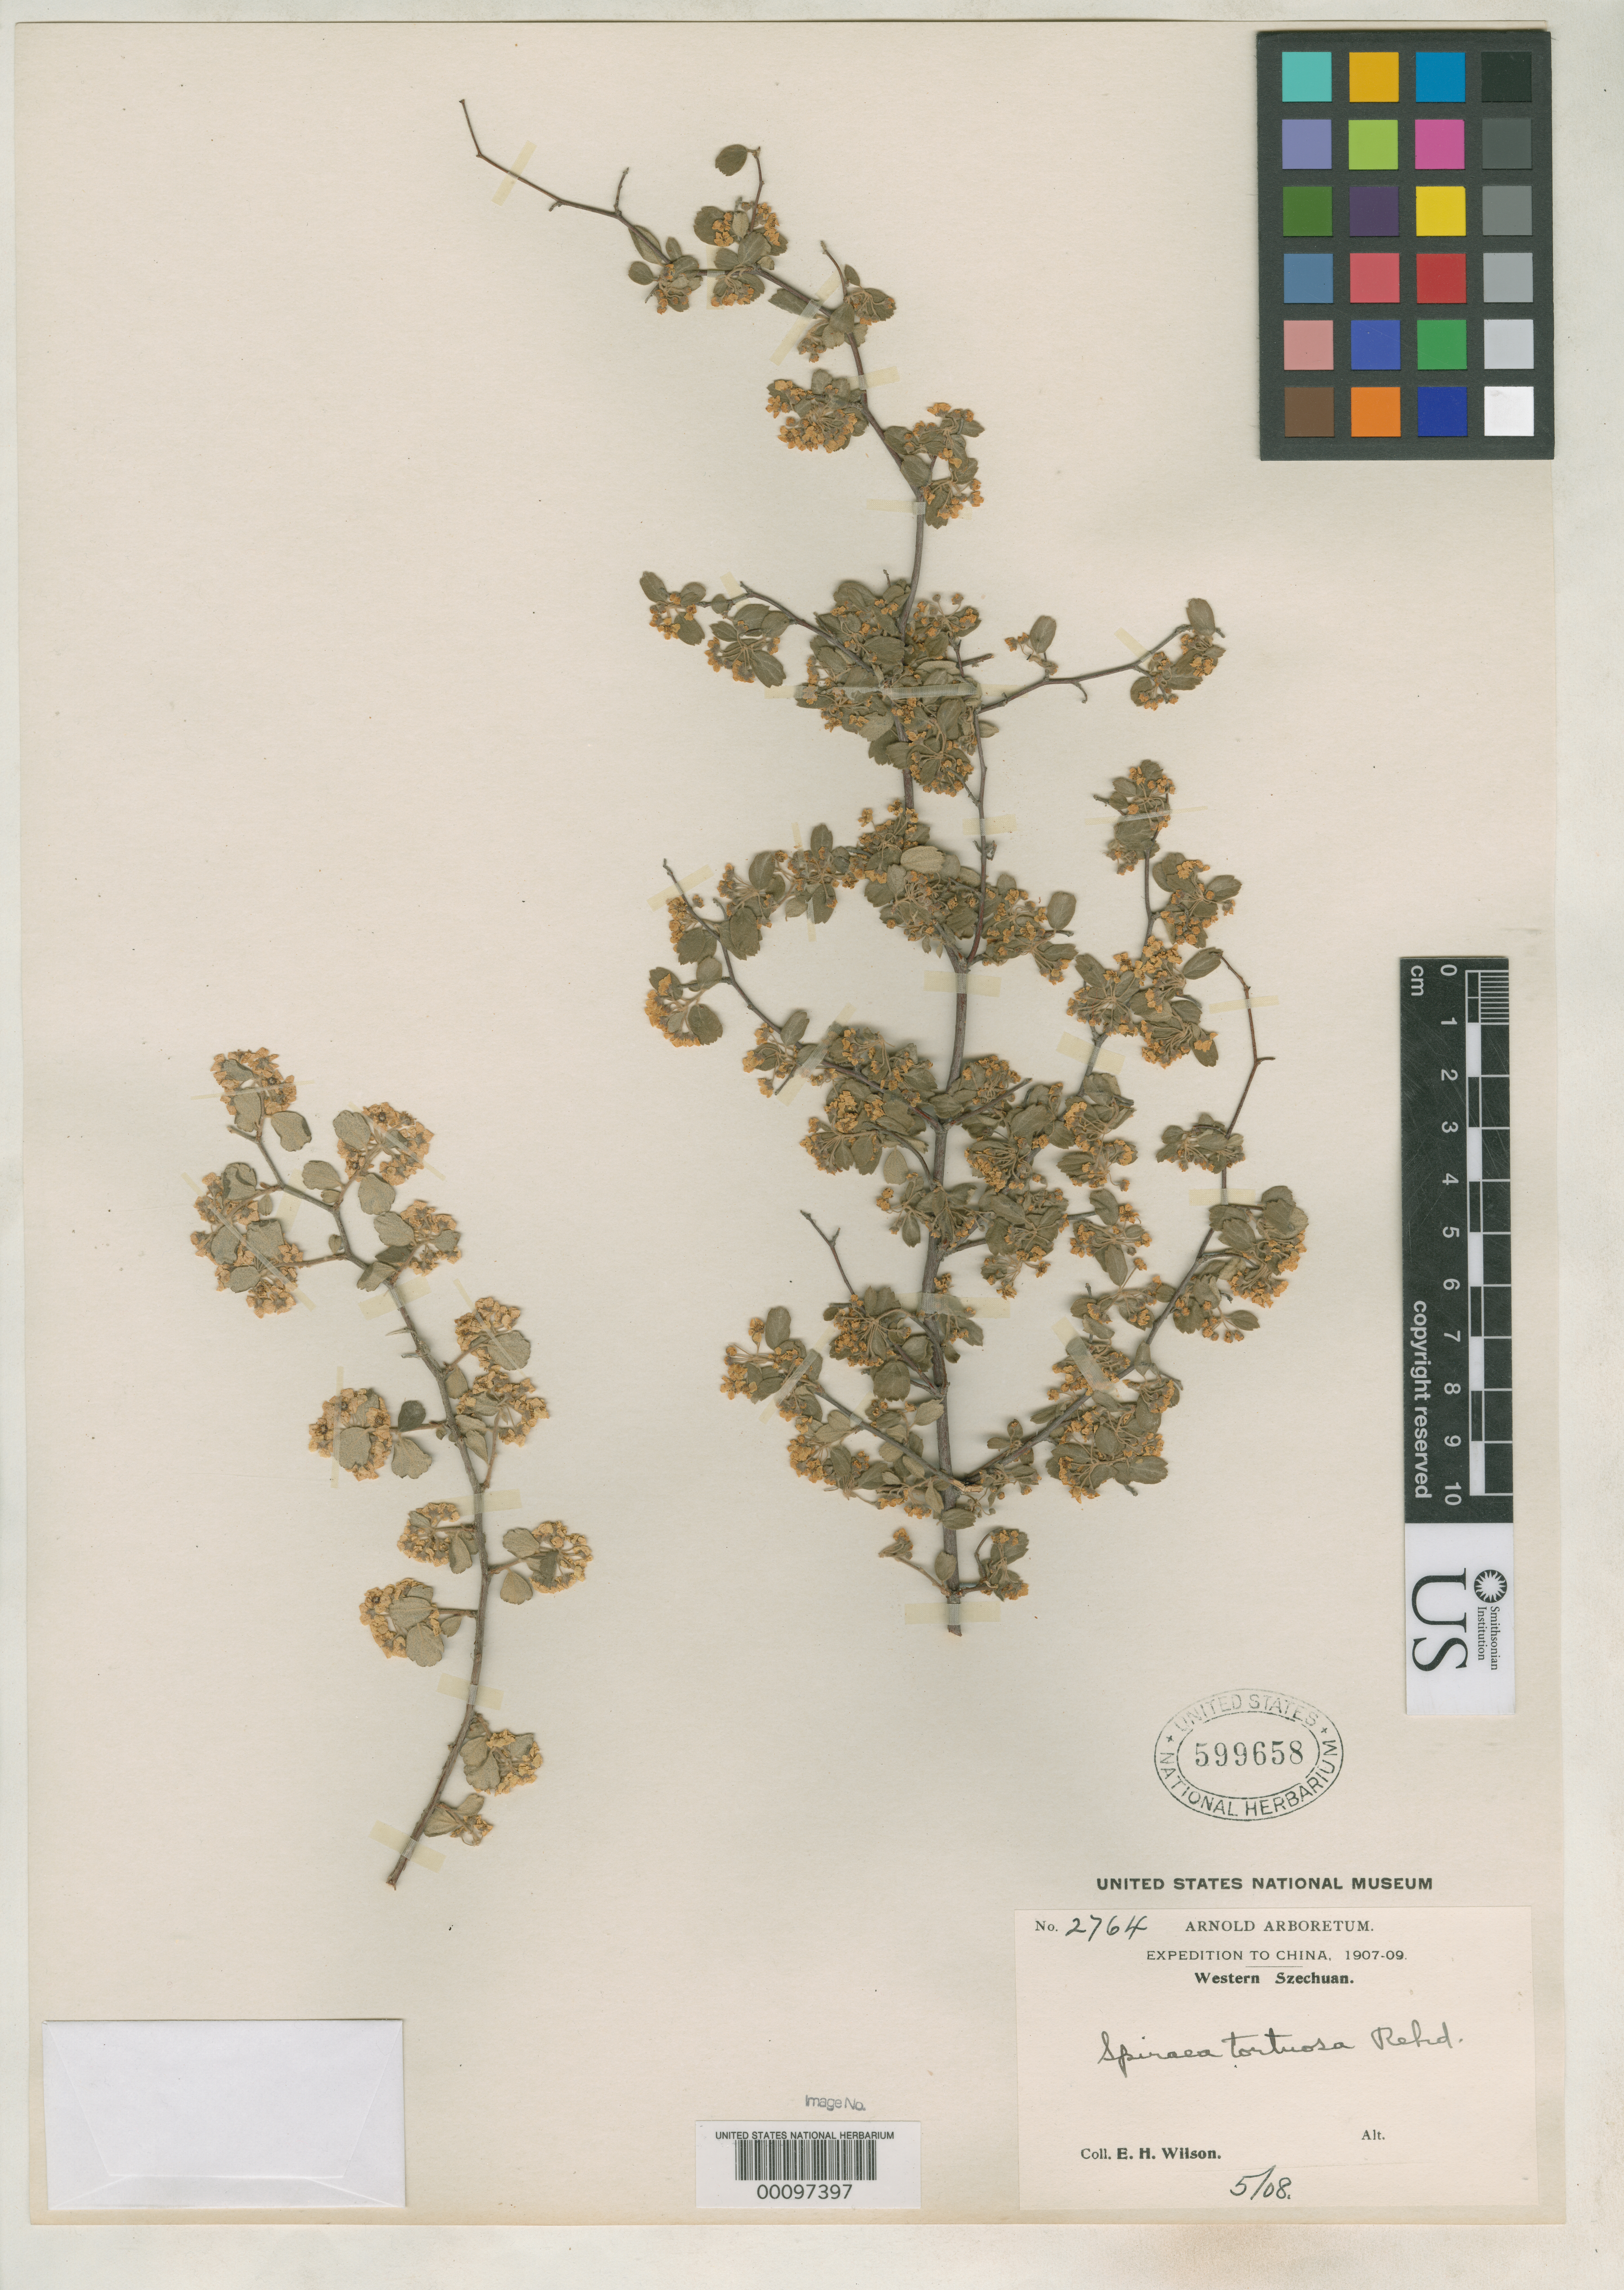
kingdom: Plantae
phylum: Tracheophyta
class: Magnoliopsida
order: Rosales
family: Rosaceae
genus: Spiraea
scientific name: Spiraea tortuosa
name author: Rehder in Sarg.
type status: Isotype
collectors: E. H. Wilson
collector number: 2764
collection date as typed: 25 May 1908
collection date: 1908-05-25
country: China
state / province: Sichuan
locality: Mao-chou, Min Valley.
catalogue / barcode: US 599658